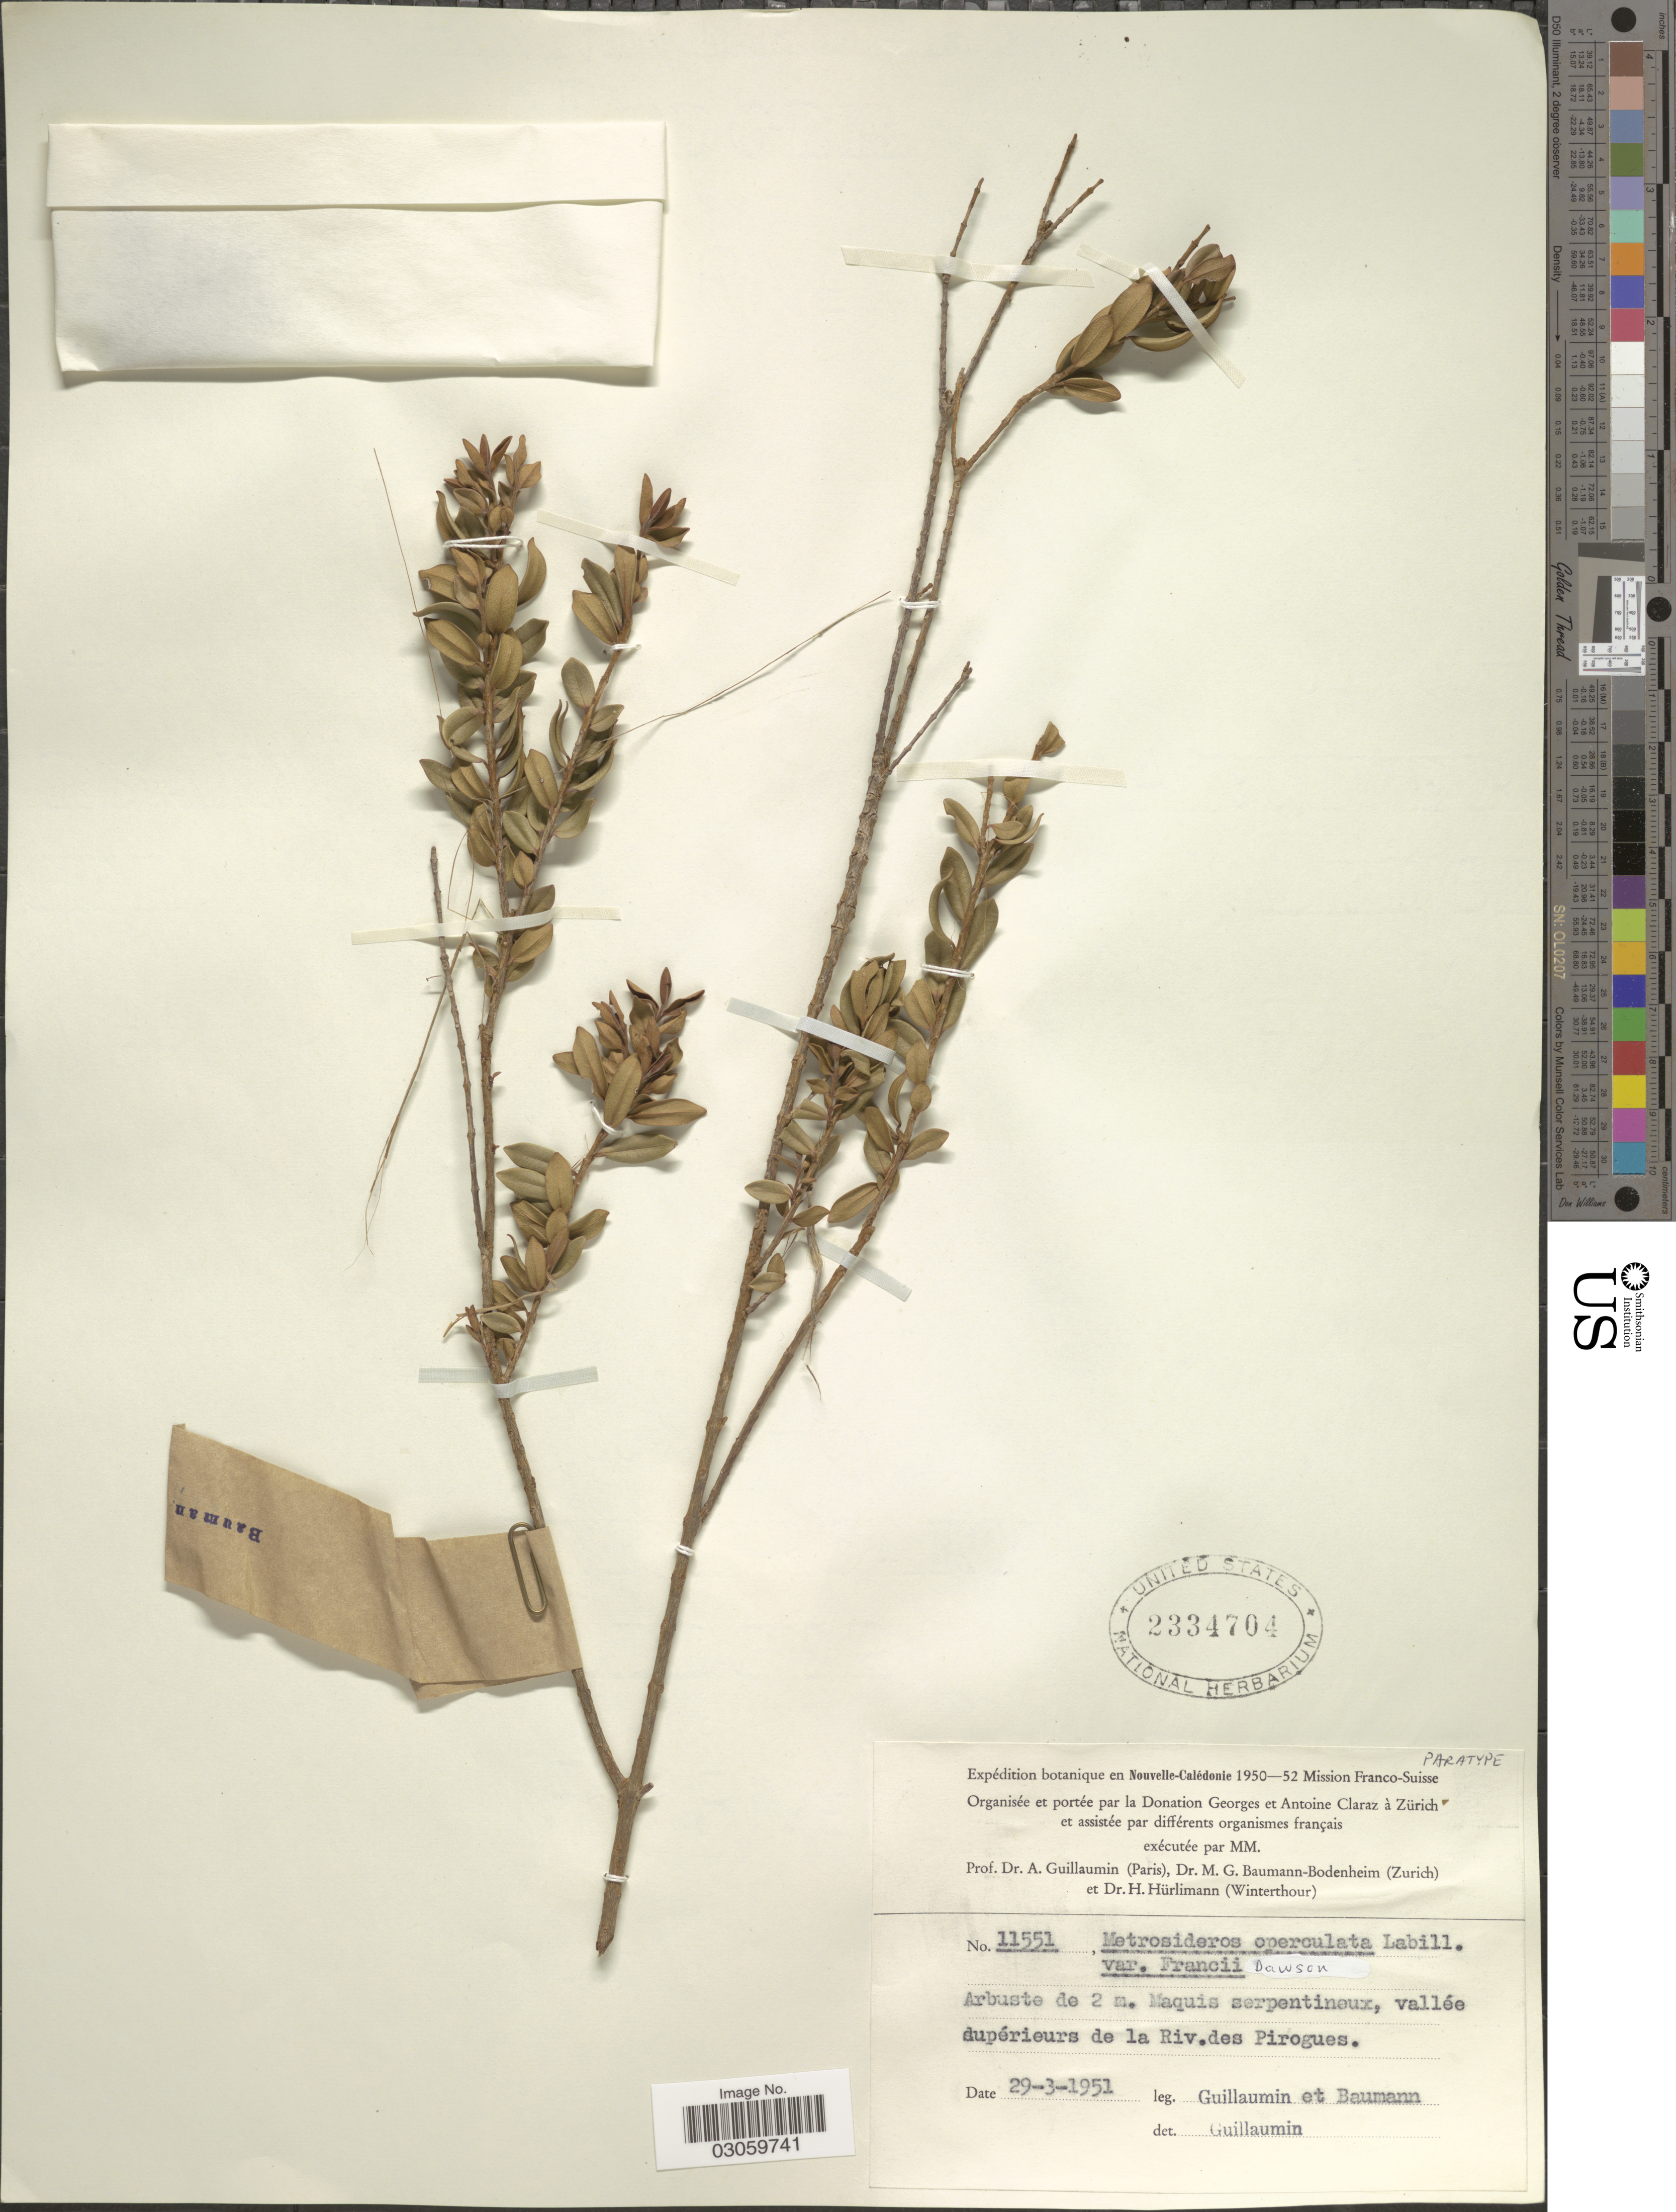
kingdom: Plantae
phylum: Tracheophyta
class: Magnoliopsida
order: Myrtales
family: Myrtaceae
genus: Metrosideros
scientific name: Metrosideros operculata var. francii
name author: J.W. Dawson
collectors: A. Guillaumin & M. G. Baumann-Bodenheim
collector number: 11551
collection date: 1951-03-29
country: New Caledonia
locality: Nouvelle-Calédonie. Maquis serpentineux, vallée supérieurs de la Riv. des Pirogues.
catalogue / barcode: US 2334704